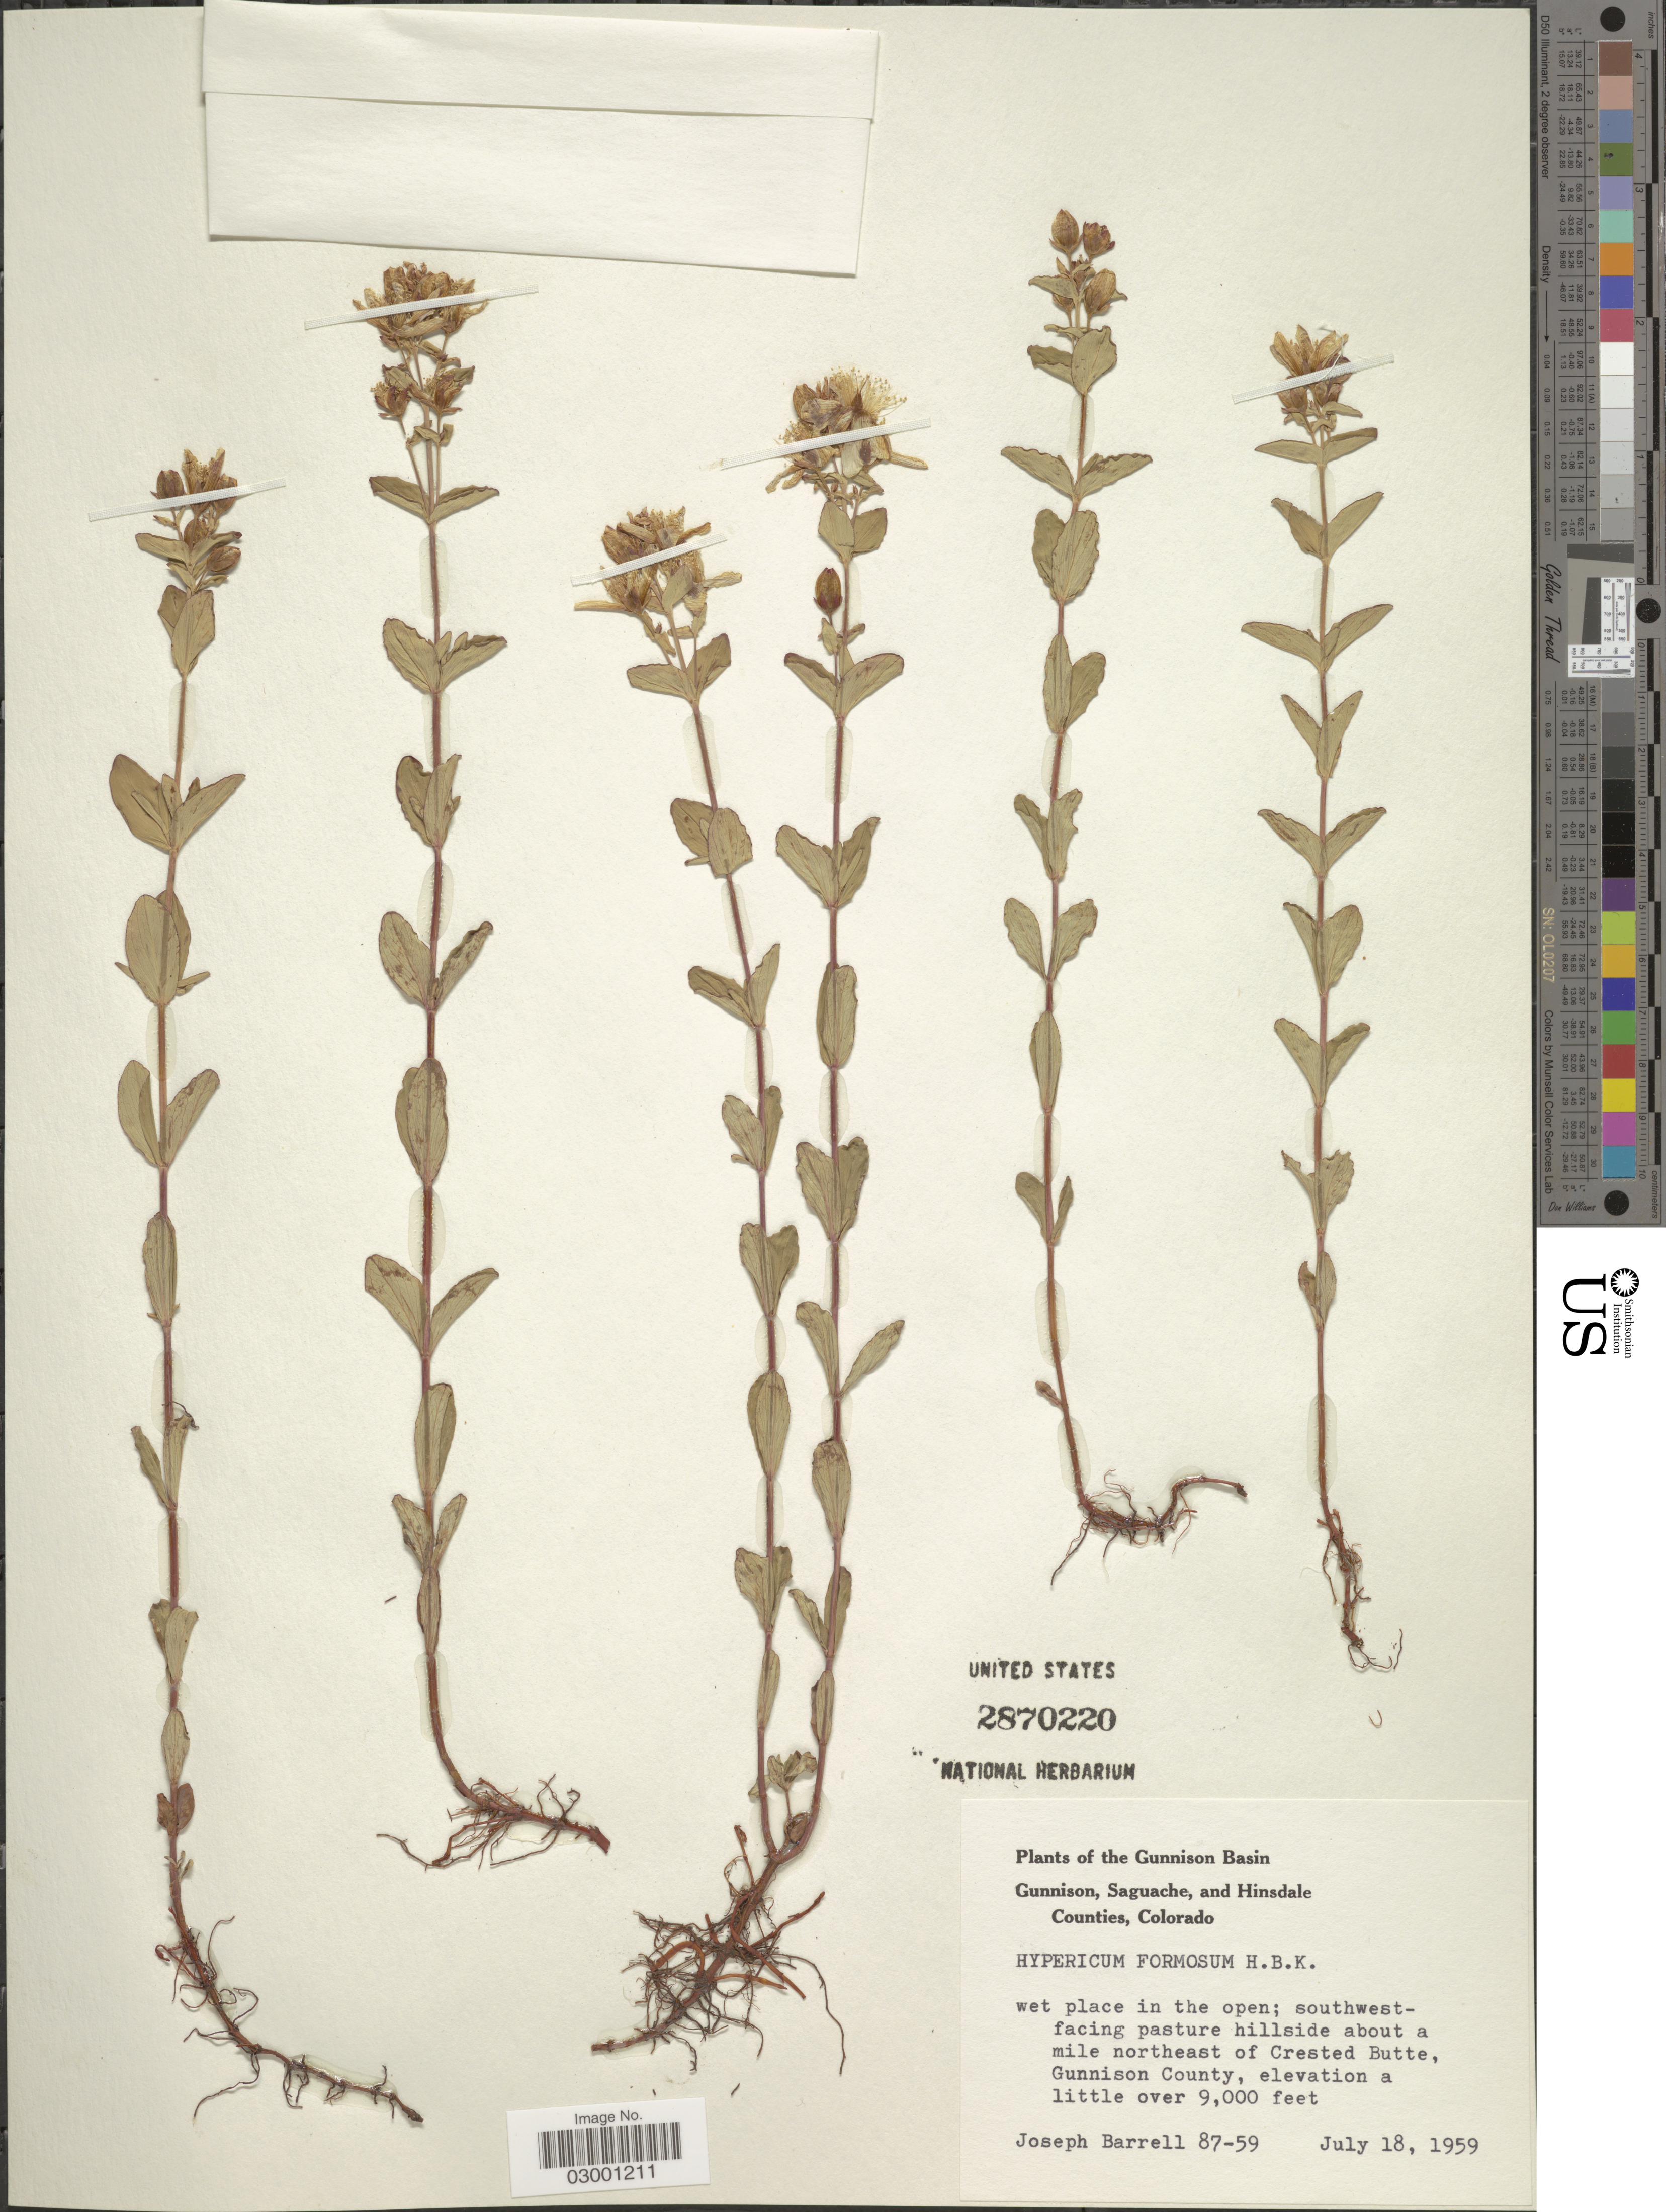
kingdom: Plantae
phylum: Tracheophyta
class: Magnoliopsida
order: Malpighiales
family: Hypericaceae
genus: Hypericum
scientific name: Hypericum formosum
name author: Kunth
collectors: J. Barrell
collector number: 87-59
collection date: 1959-07-18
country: United States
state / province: Colorado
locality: Southwest-facing pasture hillside about a mile northeast of Crested Butte, Gunnison County.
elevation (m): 2743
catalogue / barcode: US 2870220